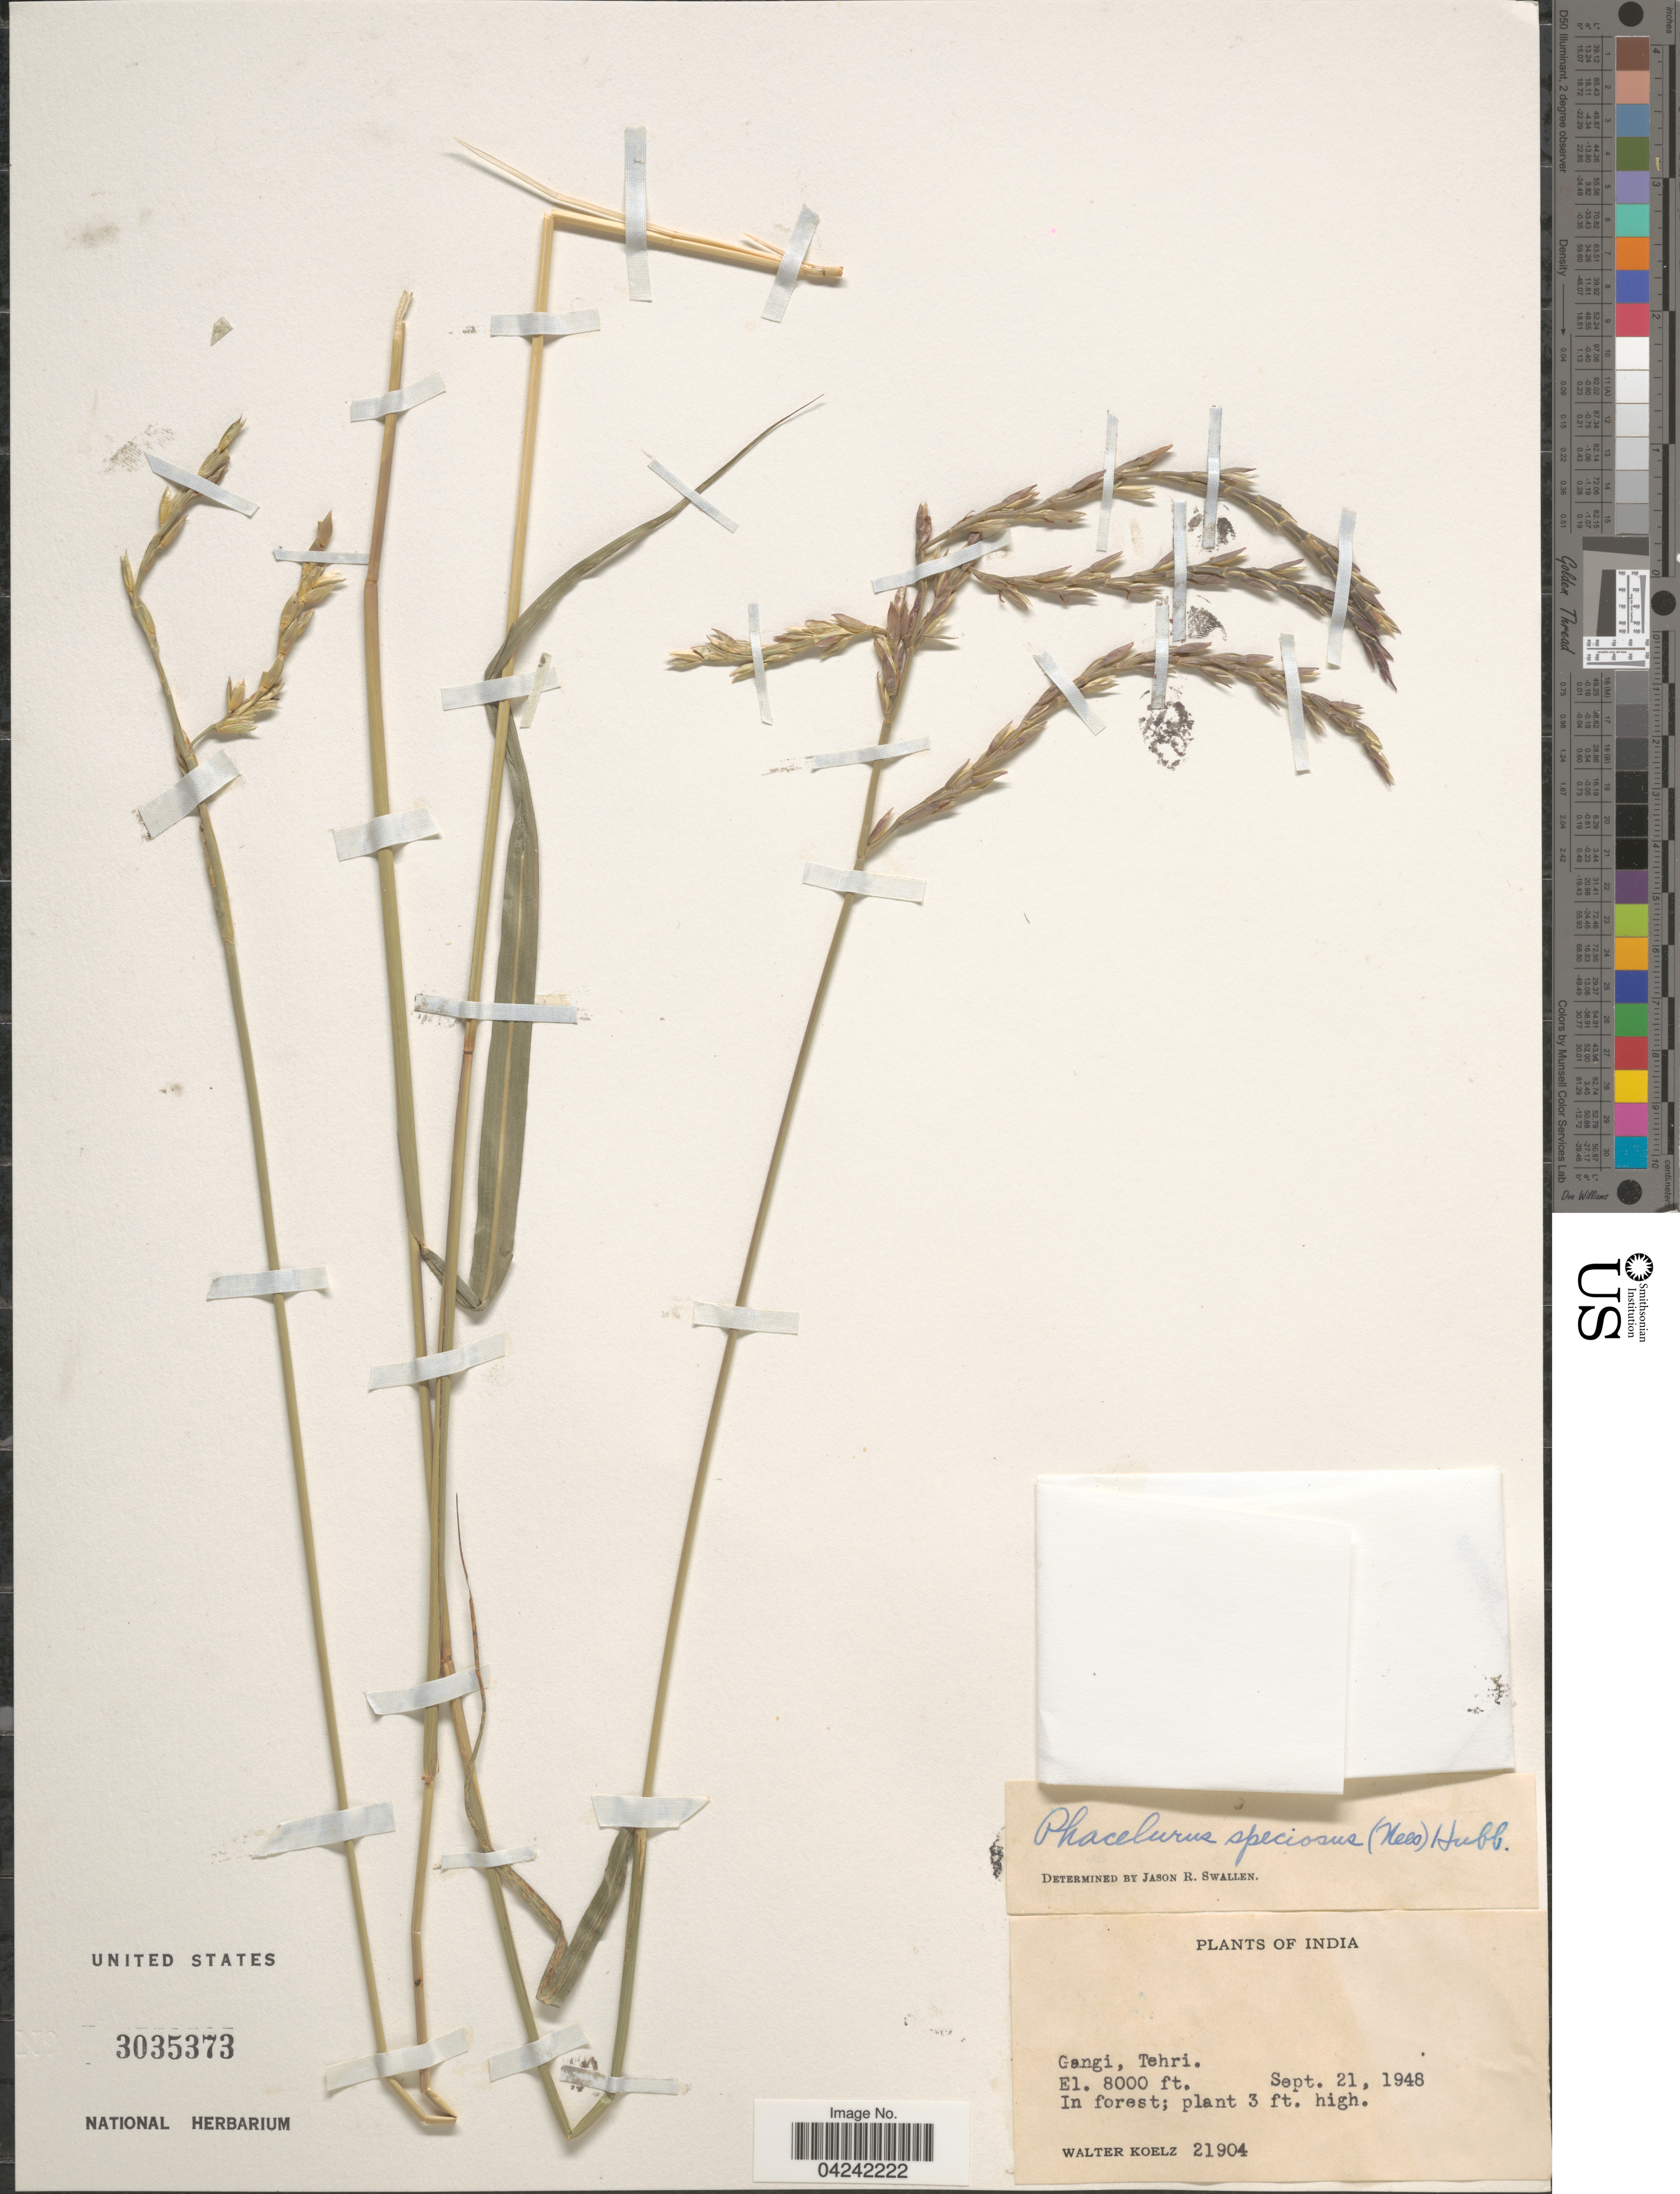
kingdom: Plantae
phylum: Tracheophyta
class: Liliopsida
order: Poales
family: Poaceae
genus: Phacelurus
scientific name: Phacelurus speciosus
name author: (Steud.) C. E. Hubb.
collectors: W. N. Koelz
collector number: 21904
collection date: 1948-09-21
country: India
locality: Gangi, Tehri.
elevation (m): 2438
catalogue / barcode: US 3035373